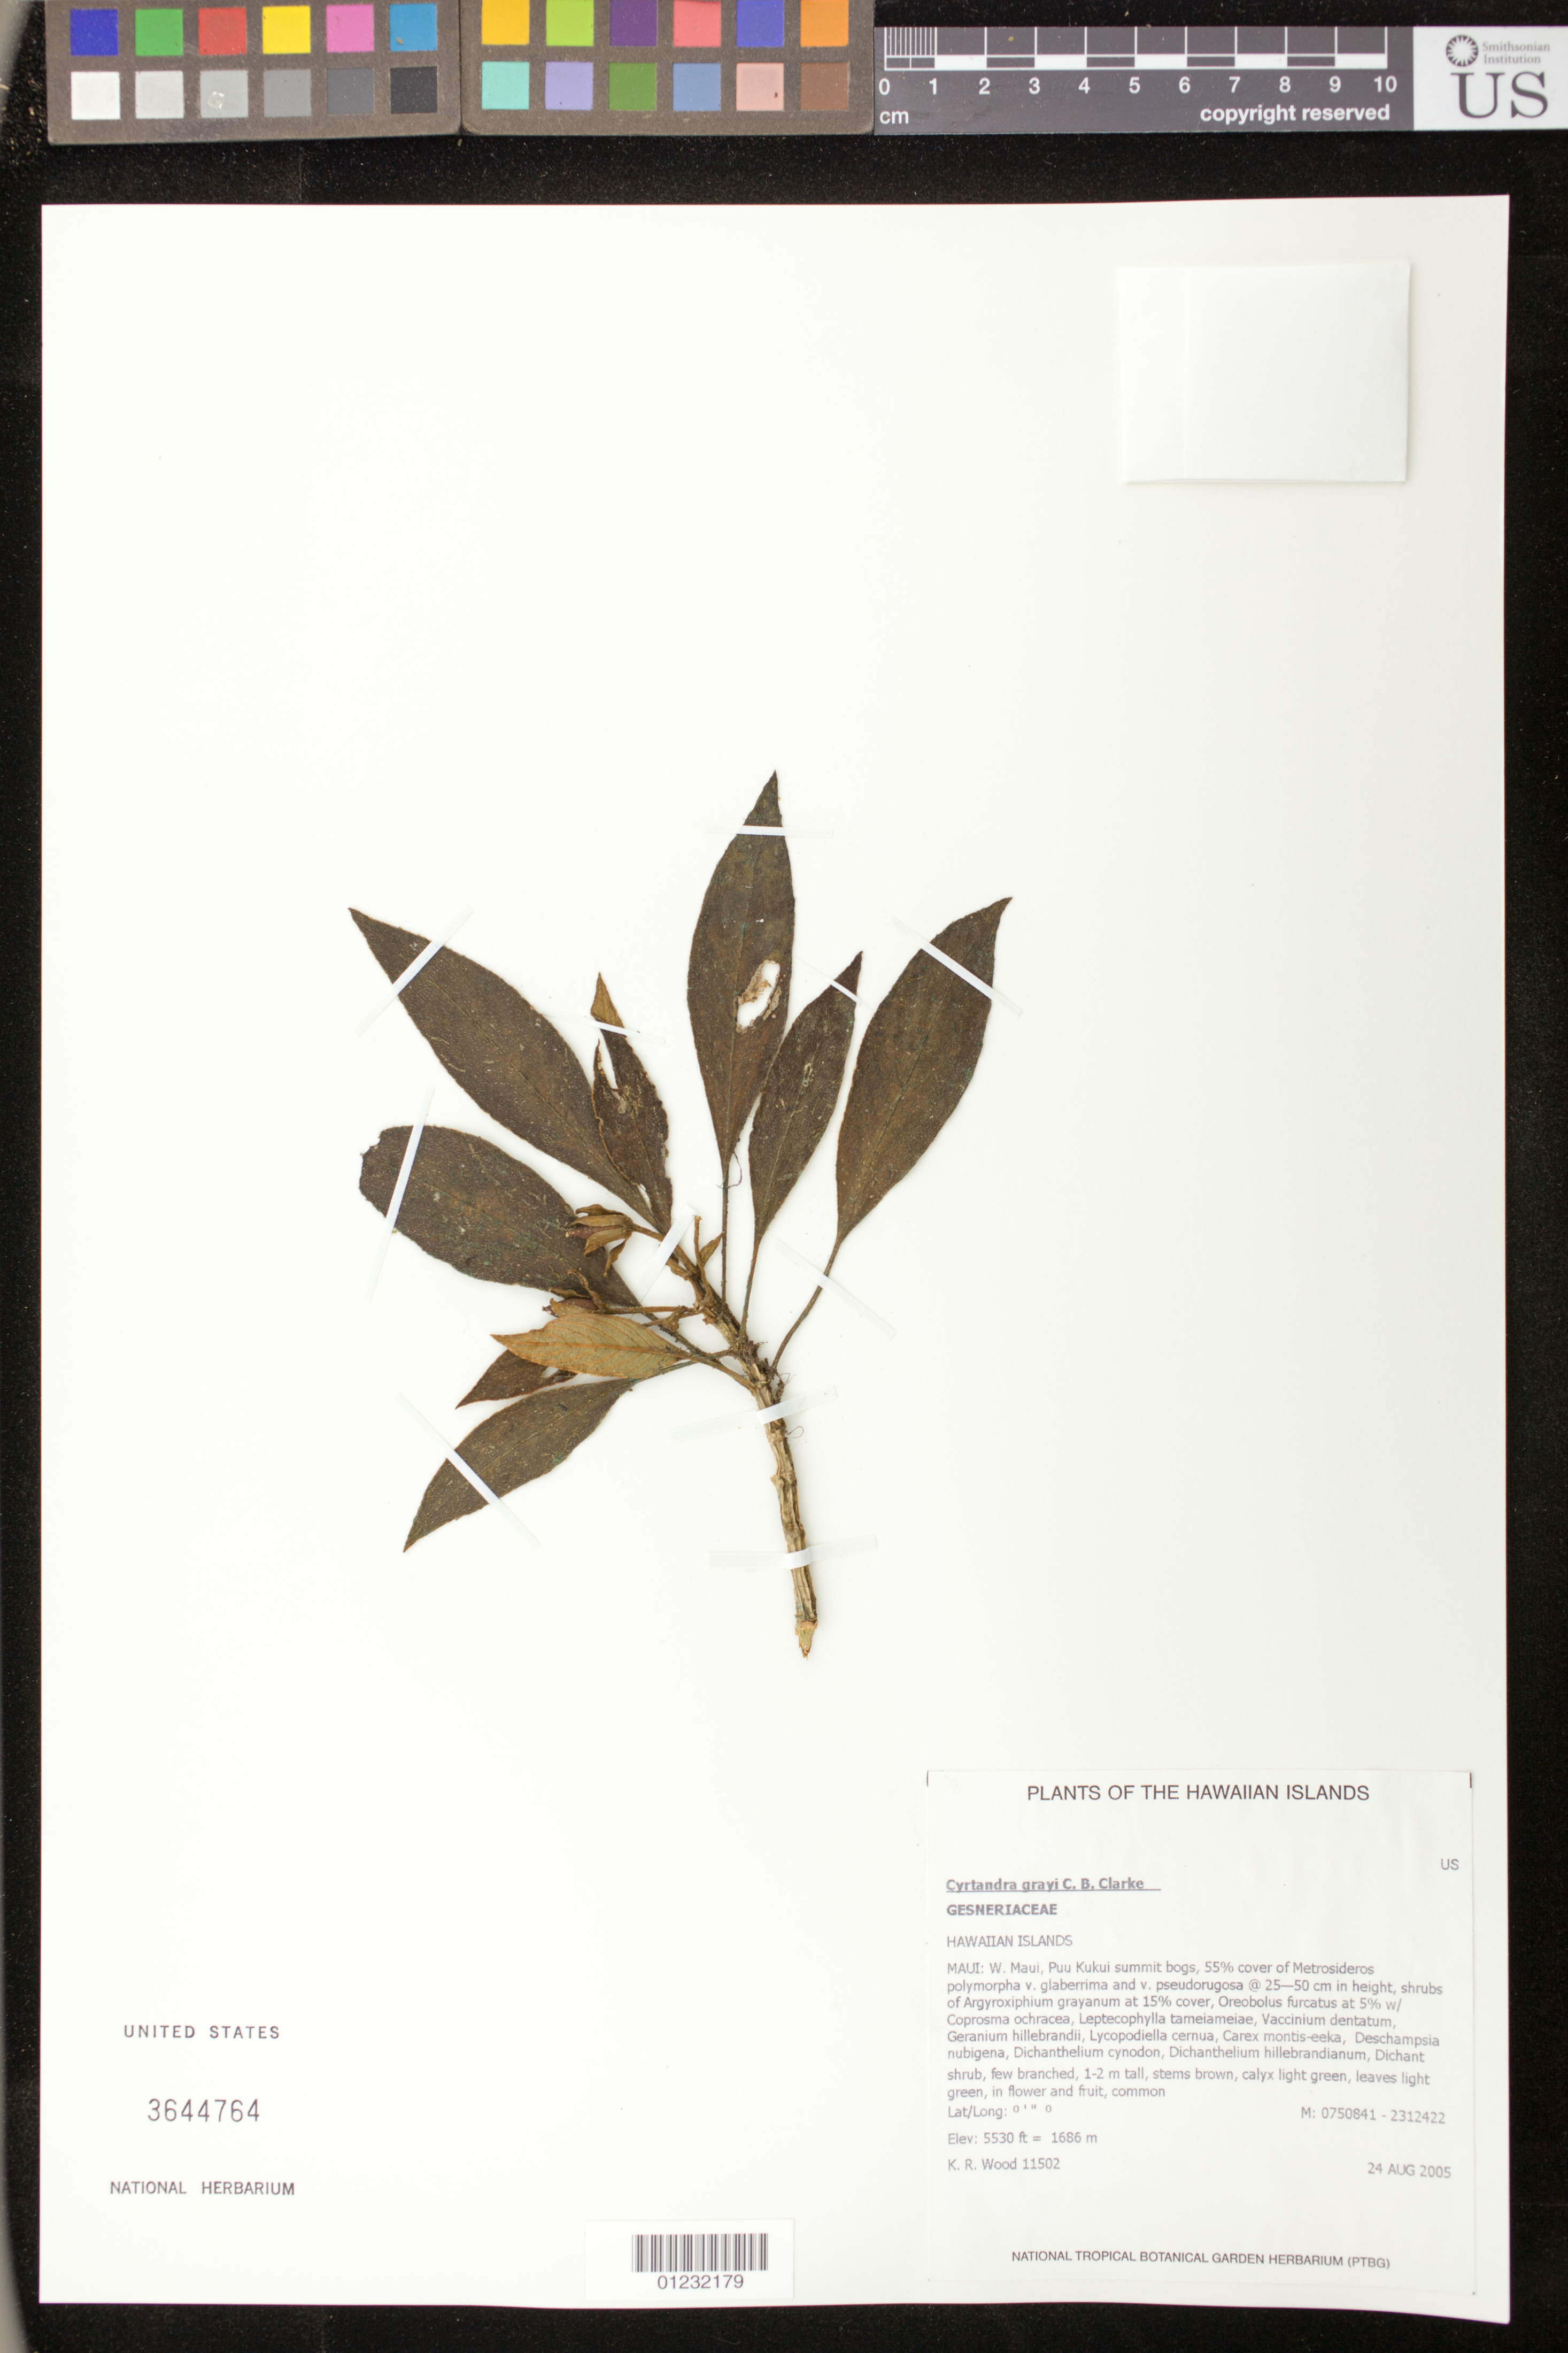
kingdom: Plantae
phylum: Tracheophyta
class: Magnoliopsida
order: Lamiales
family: Gesneriaceae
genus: Cyrtandra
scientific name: Cyrtandra grayi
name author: C.B. Clarke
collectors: K. R. Wood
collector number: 11502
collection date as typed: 24 Aug 2005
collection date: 2005-08-24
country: United States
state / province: Hawaii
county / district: Maui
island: Maui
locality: West Maui, Puu Kukui summit bogs.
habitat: Bog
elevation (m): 1686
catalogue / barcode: US 3644764